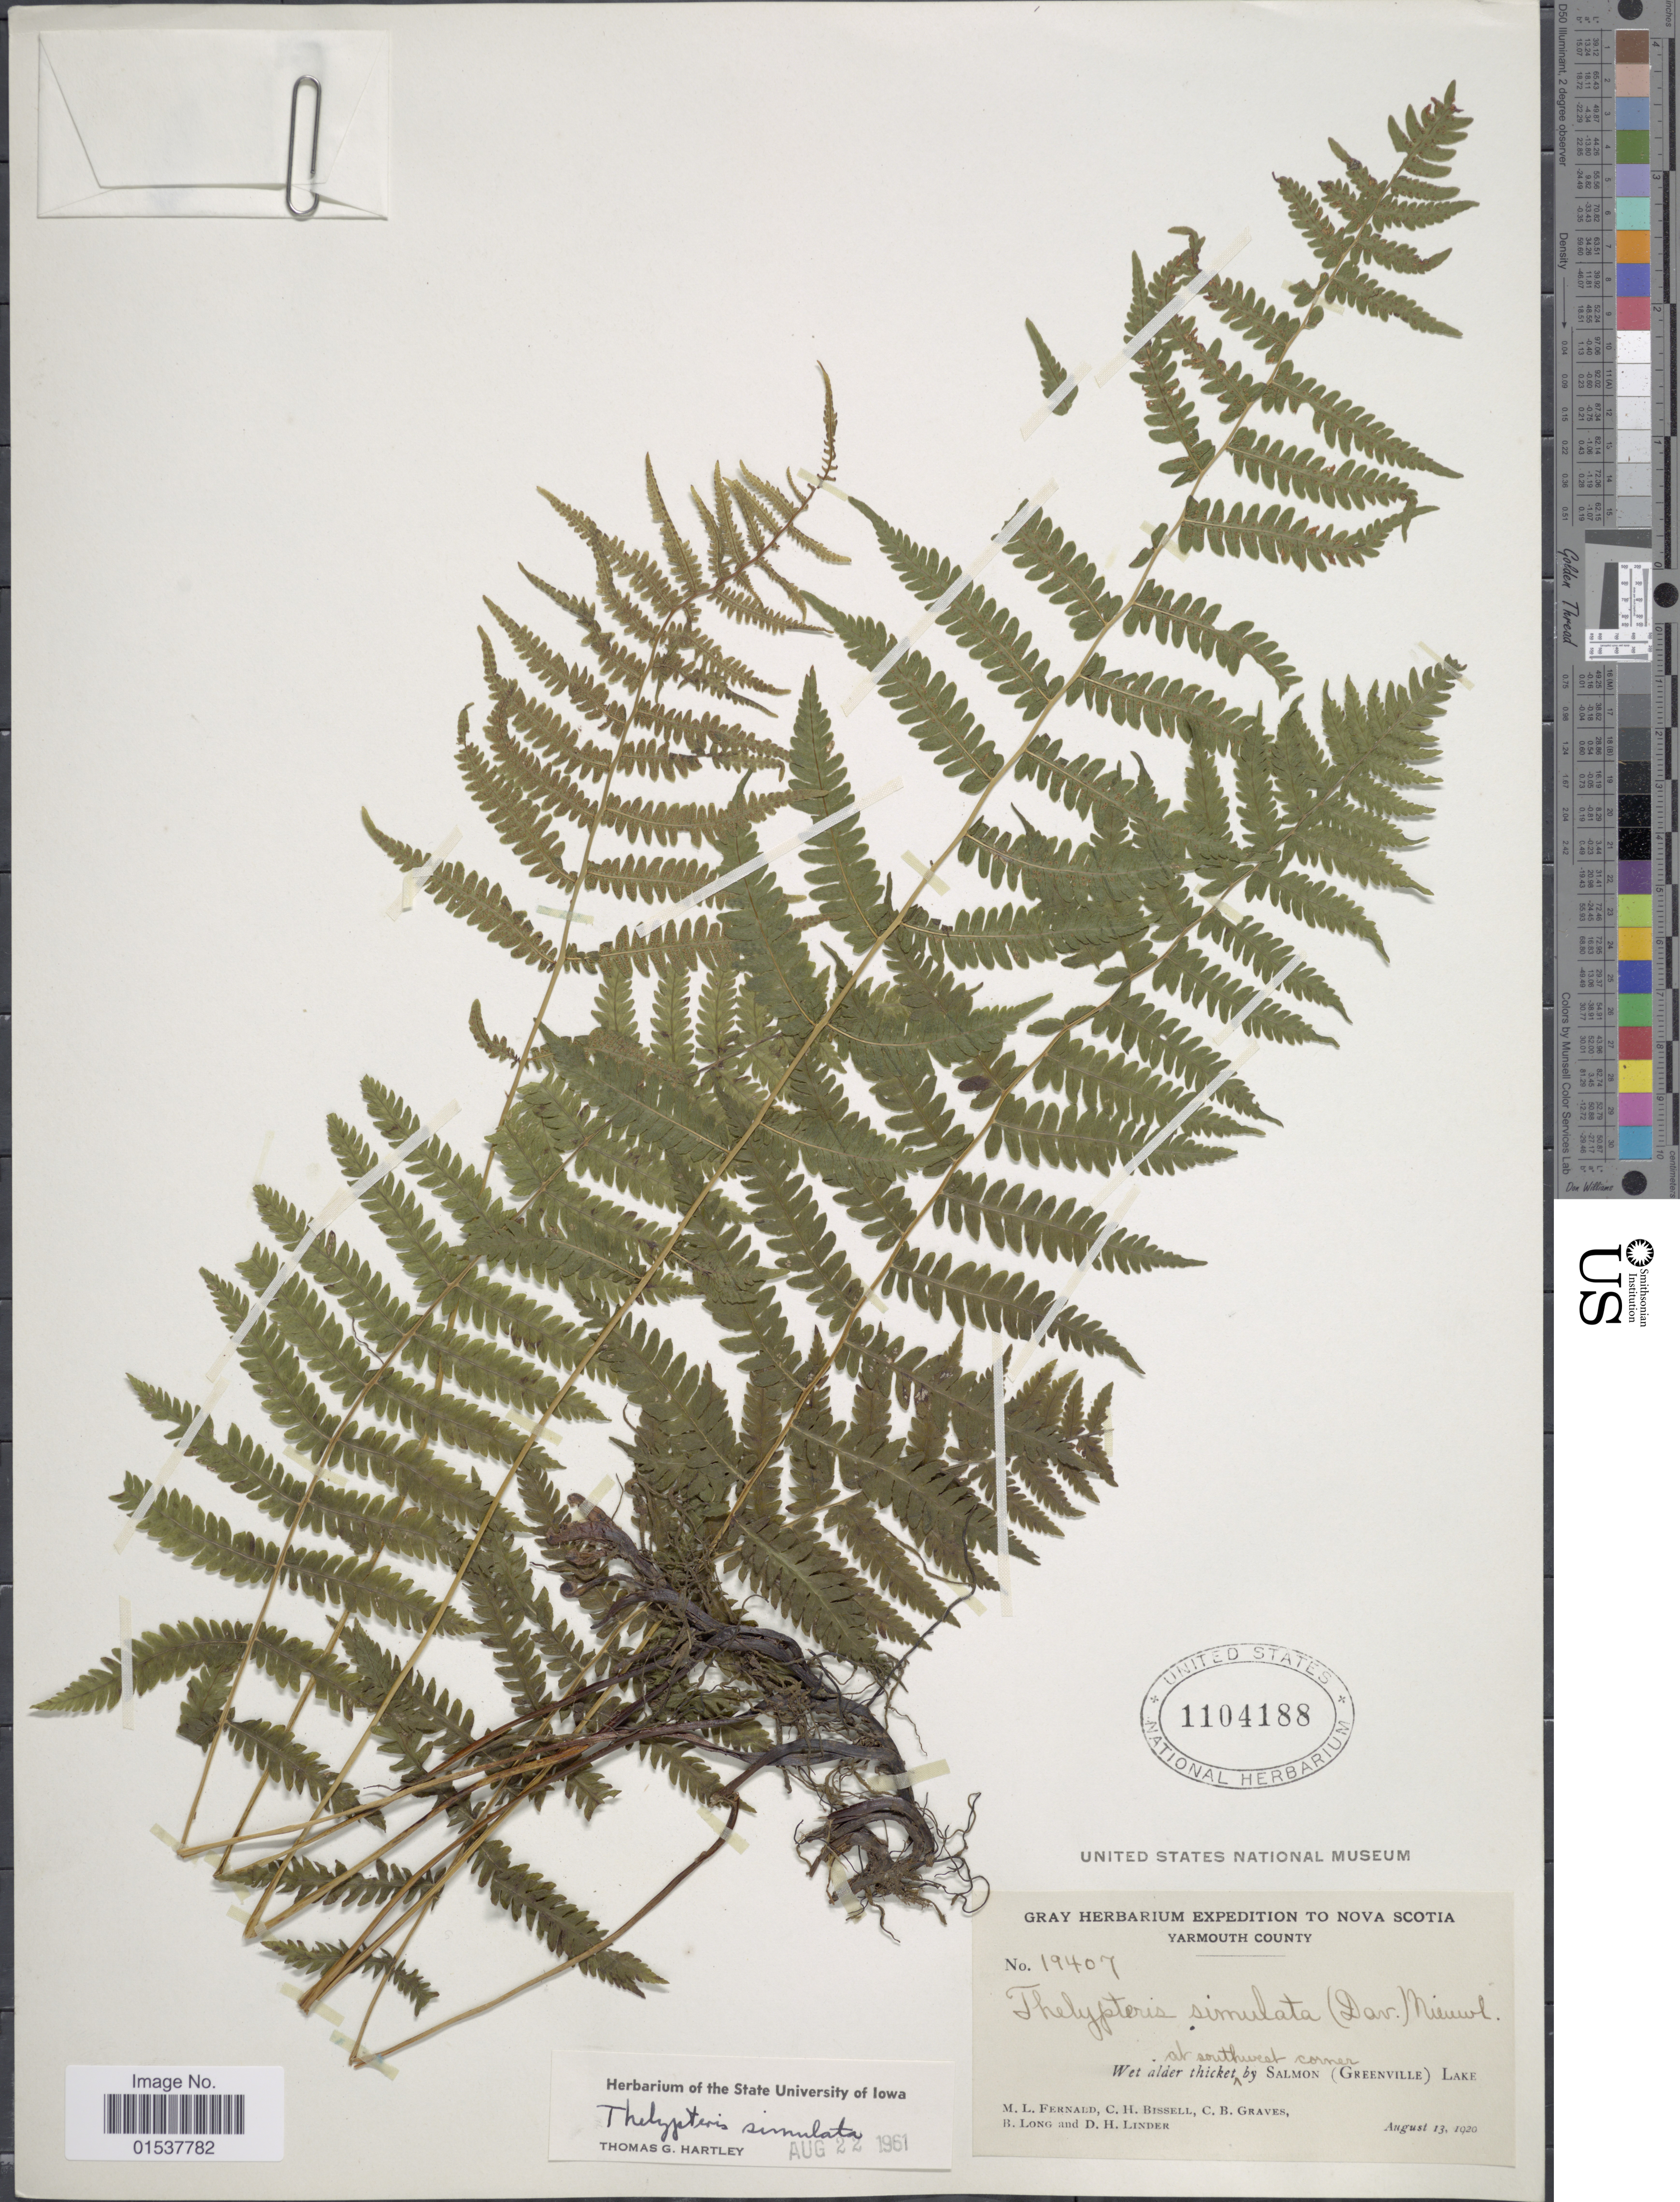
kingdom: Plantae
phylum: Tracheophyta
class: Polypodiopsida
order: Polypodiales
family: Thelypteridaceae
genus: Parathelypteris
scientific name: Parathelypteris simulata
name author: (Davenp.) Holttum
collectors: M. L. Fernald, C. Bissell, C. Graves, B. Long & D. Linder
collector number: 19407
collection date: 1920-08-13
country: Canada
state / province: Nova Scotia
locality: Yarmouth County, at southwest corner, wet alder thicket by Salmon (Greenville) Lake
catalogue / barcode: US 1104188